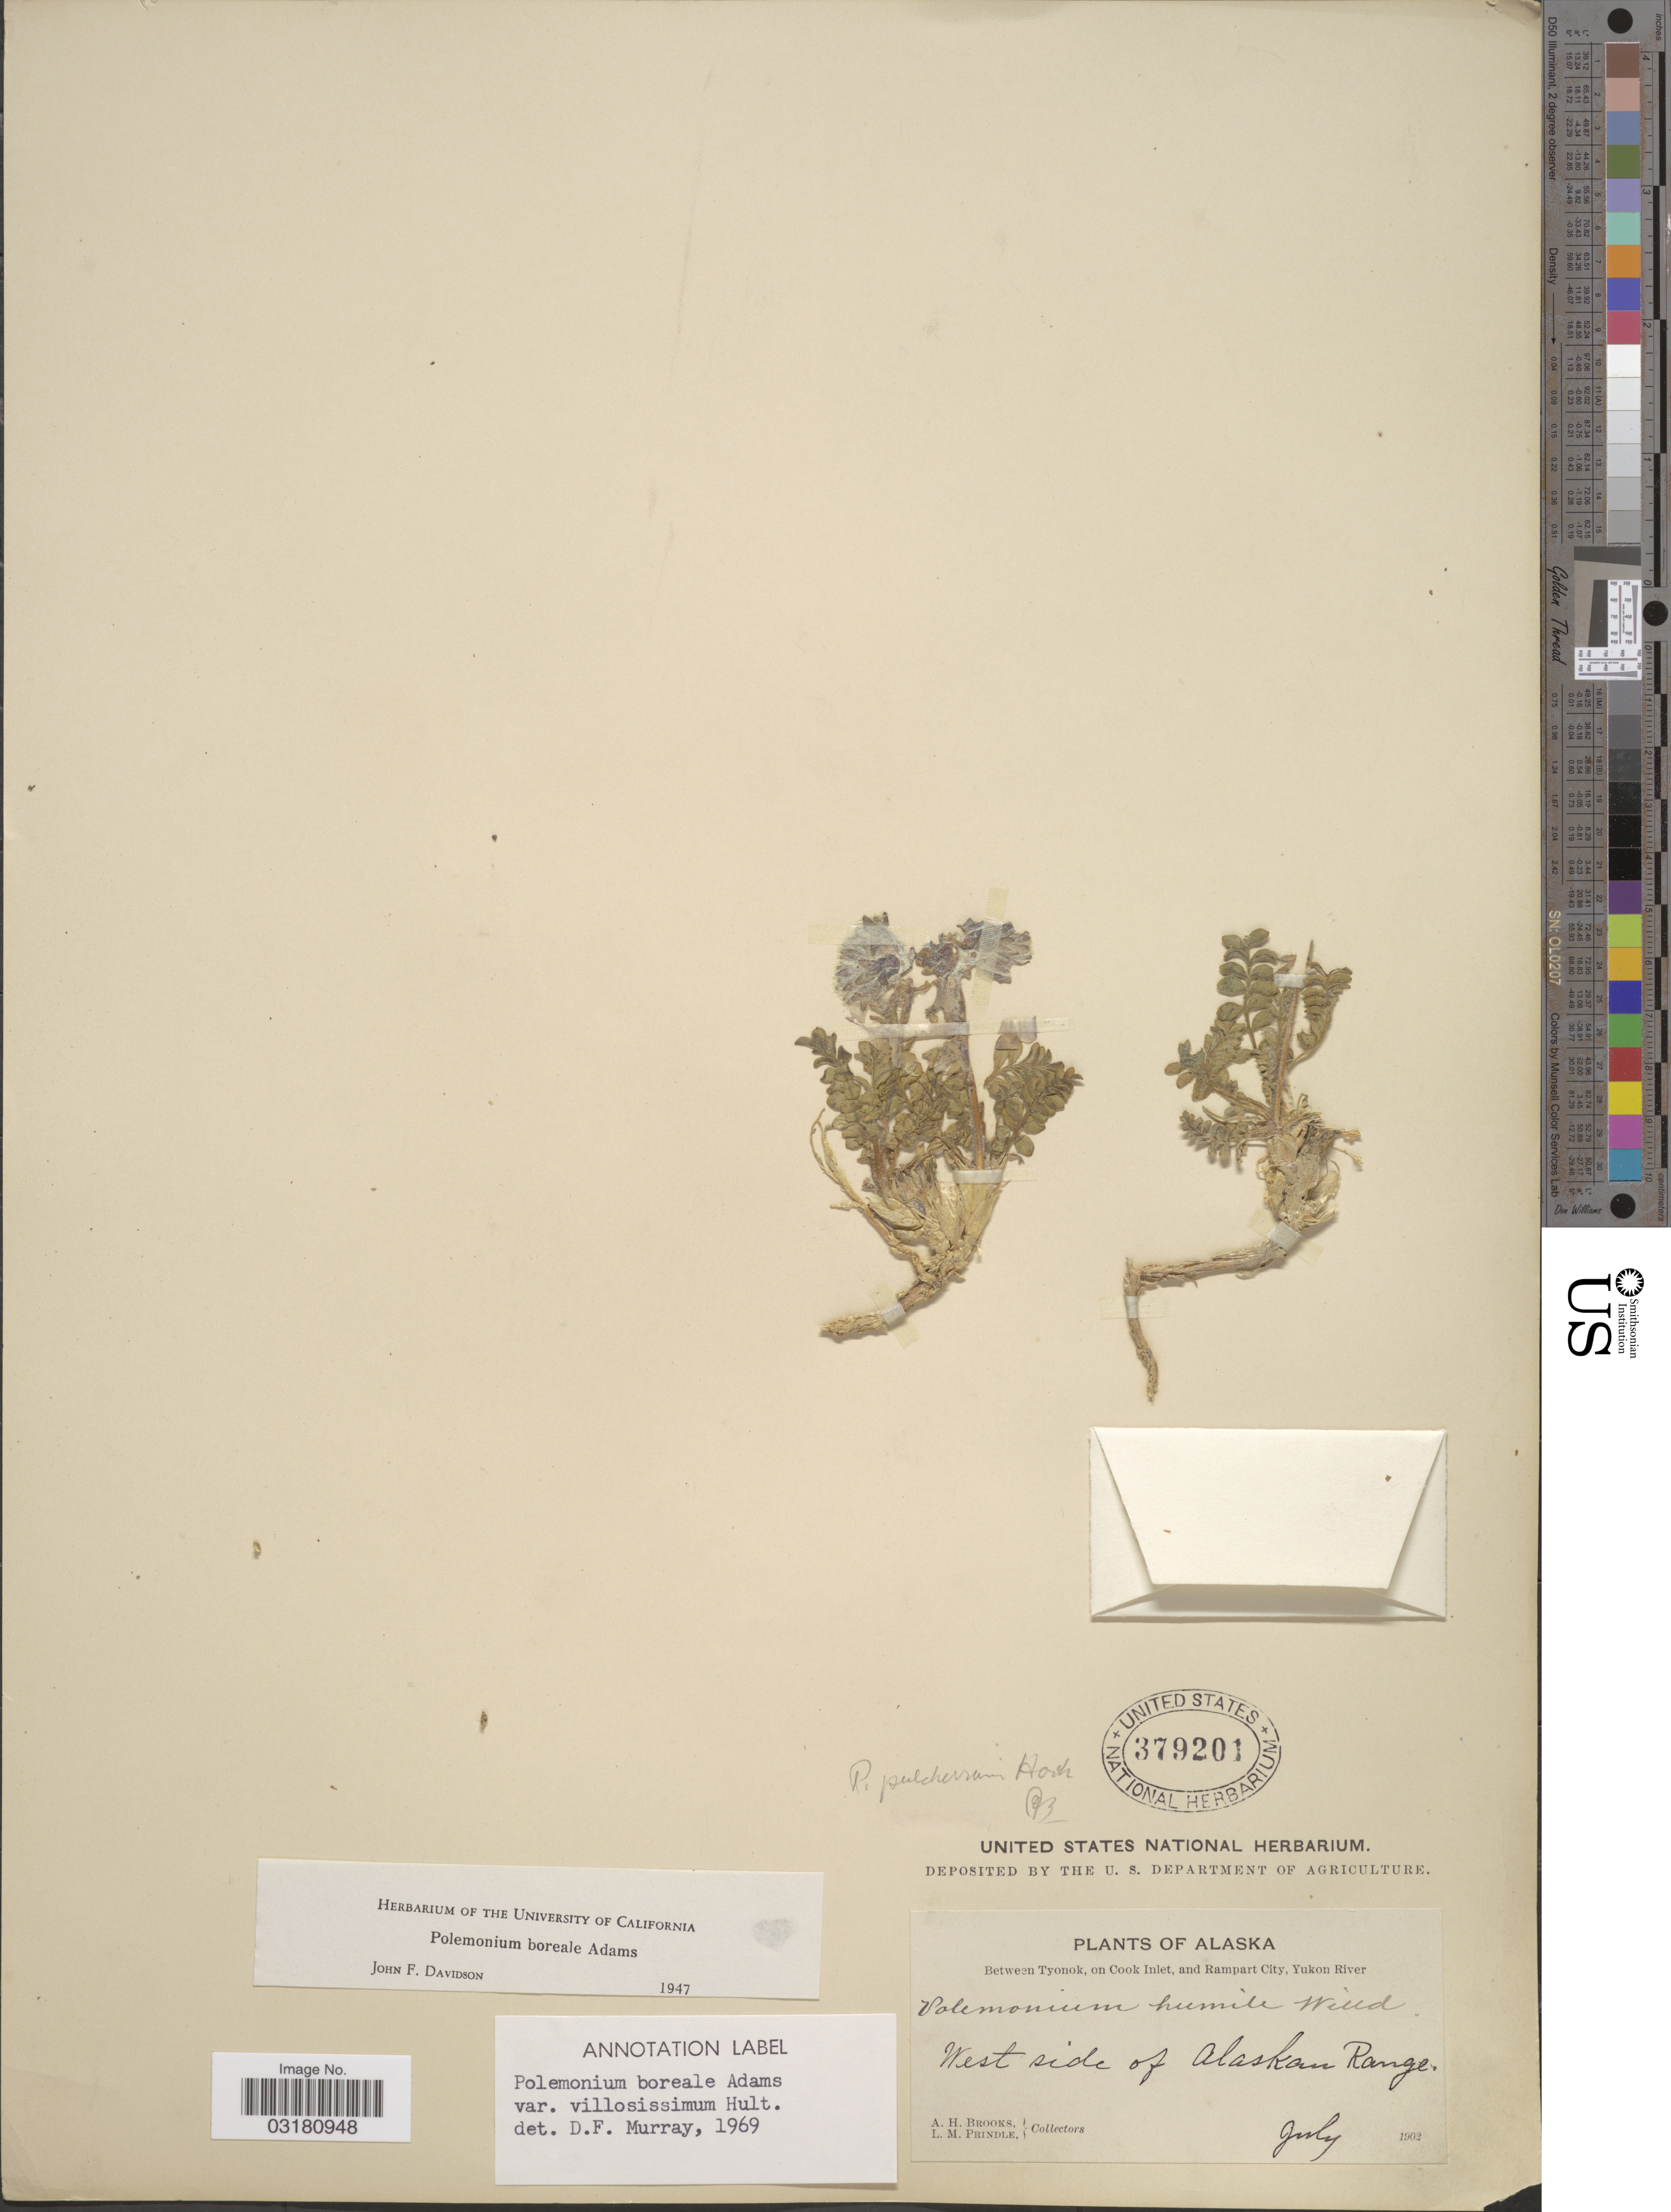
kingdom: Plantae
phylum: Tracheophyta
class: Magnoliopsida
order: Ericales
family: Polemoniaceae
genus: Polemonium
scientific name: Polemonium boreale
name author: Adams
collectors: A. Brooks & L. Prindle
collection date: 1902-07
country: United States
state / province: Alaska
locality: Between Tyonok, on Cook Inlet, and Rampart City, Yukon River. West side of Alaskan Range.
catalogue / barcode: US 379201